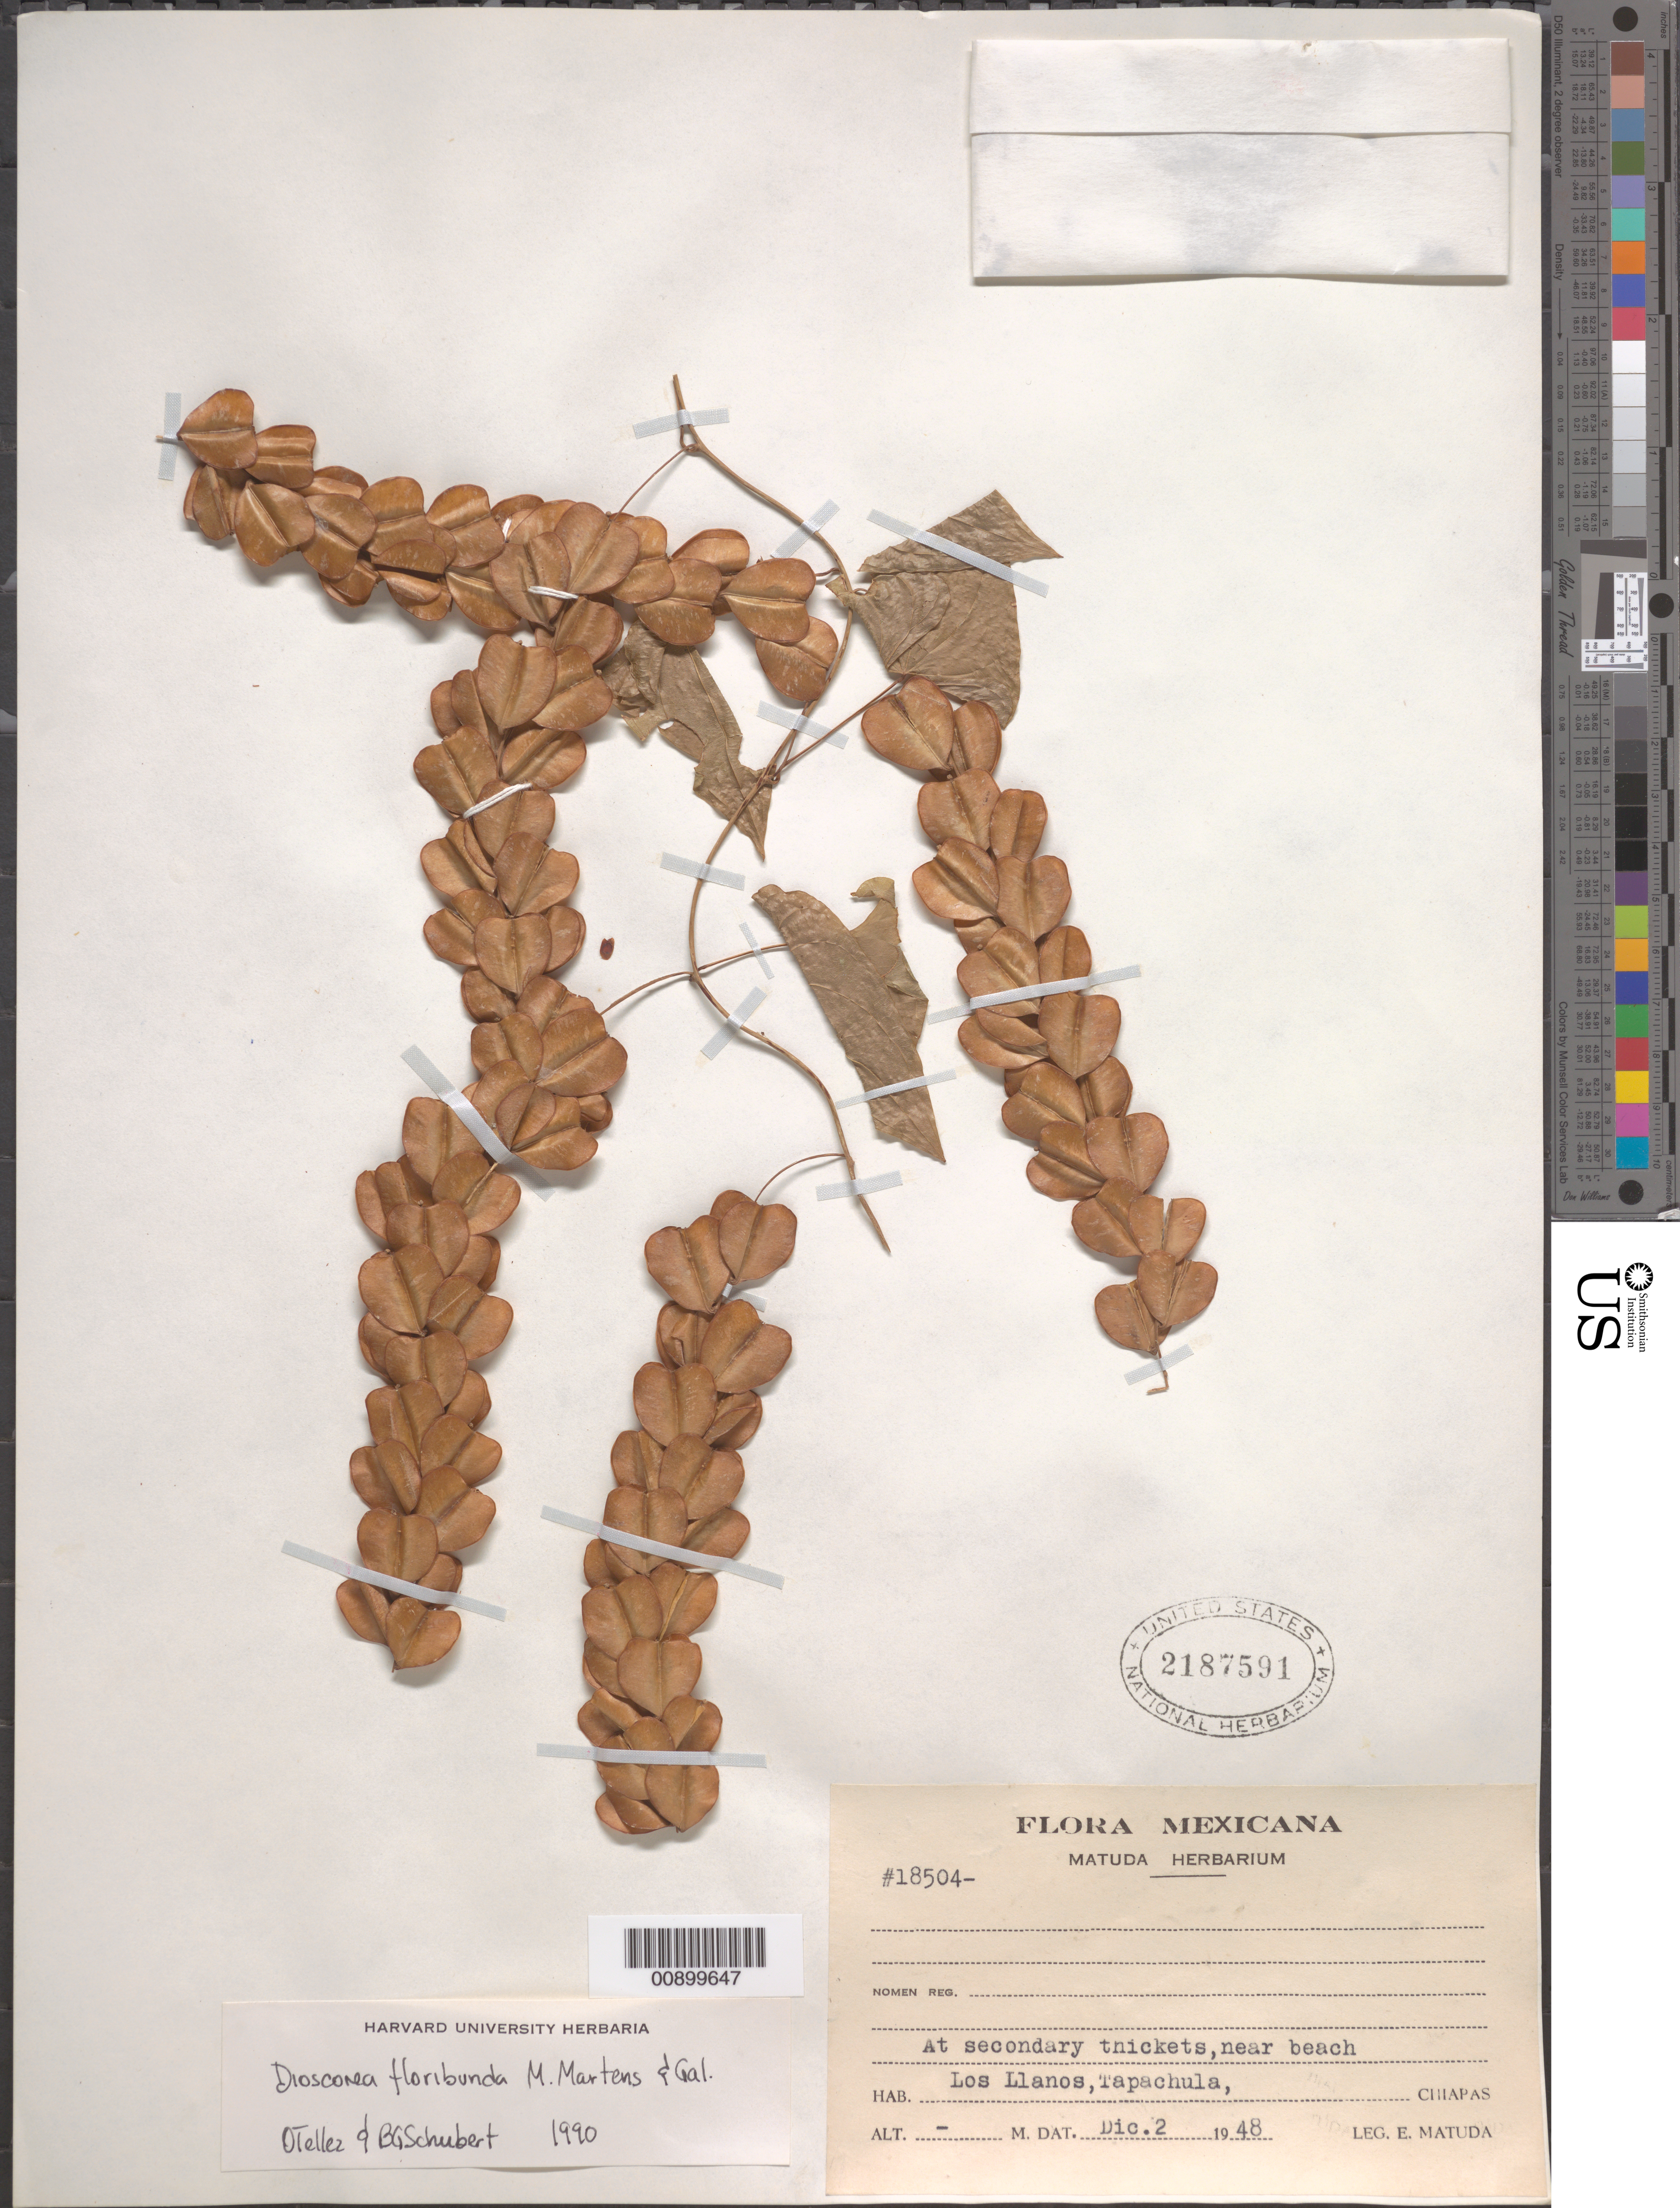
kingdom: Plantae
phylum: Tracheophyta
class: Liliopsida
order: Dioscoreales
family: Dioscoreaceae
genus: Dioscorea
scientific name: Dioscorea floribunda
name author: M. Martens & Galeotti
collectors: E. Matuda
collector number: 18504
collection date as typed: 02 Dec 1948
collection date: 1948-12-02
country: Mexico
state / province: Chiapas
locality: Los Llanos, Tapachula, Chiapas.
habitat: At secondary thickets, near beach.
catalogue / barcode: US 2187591